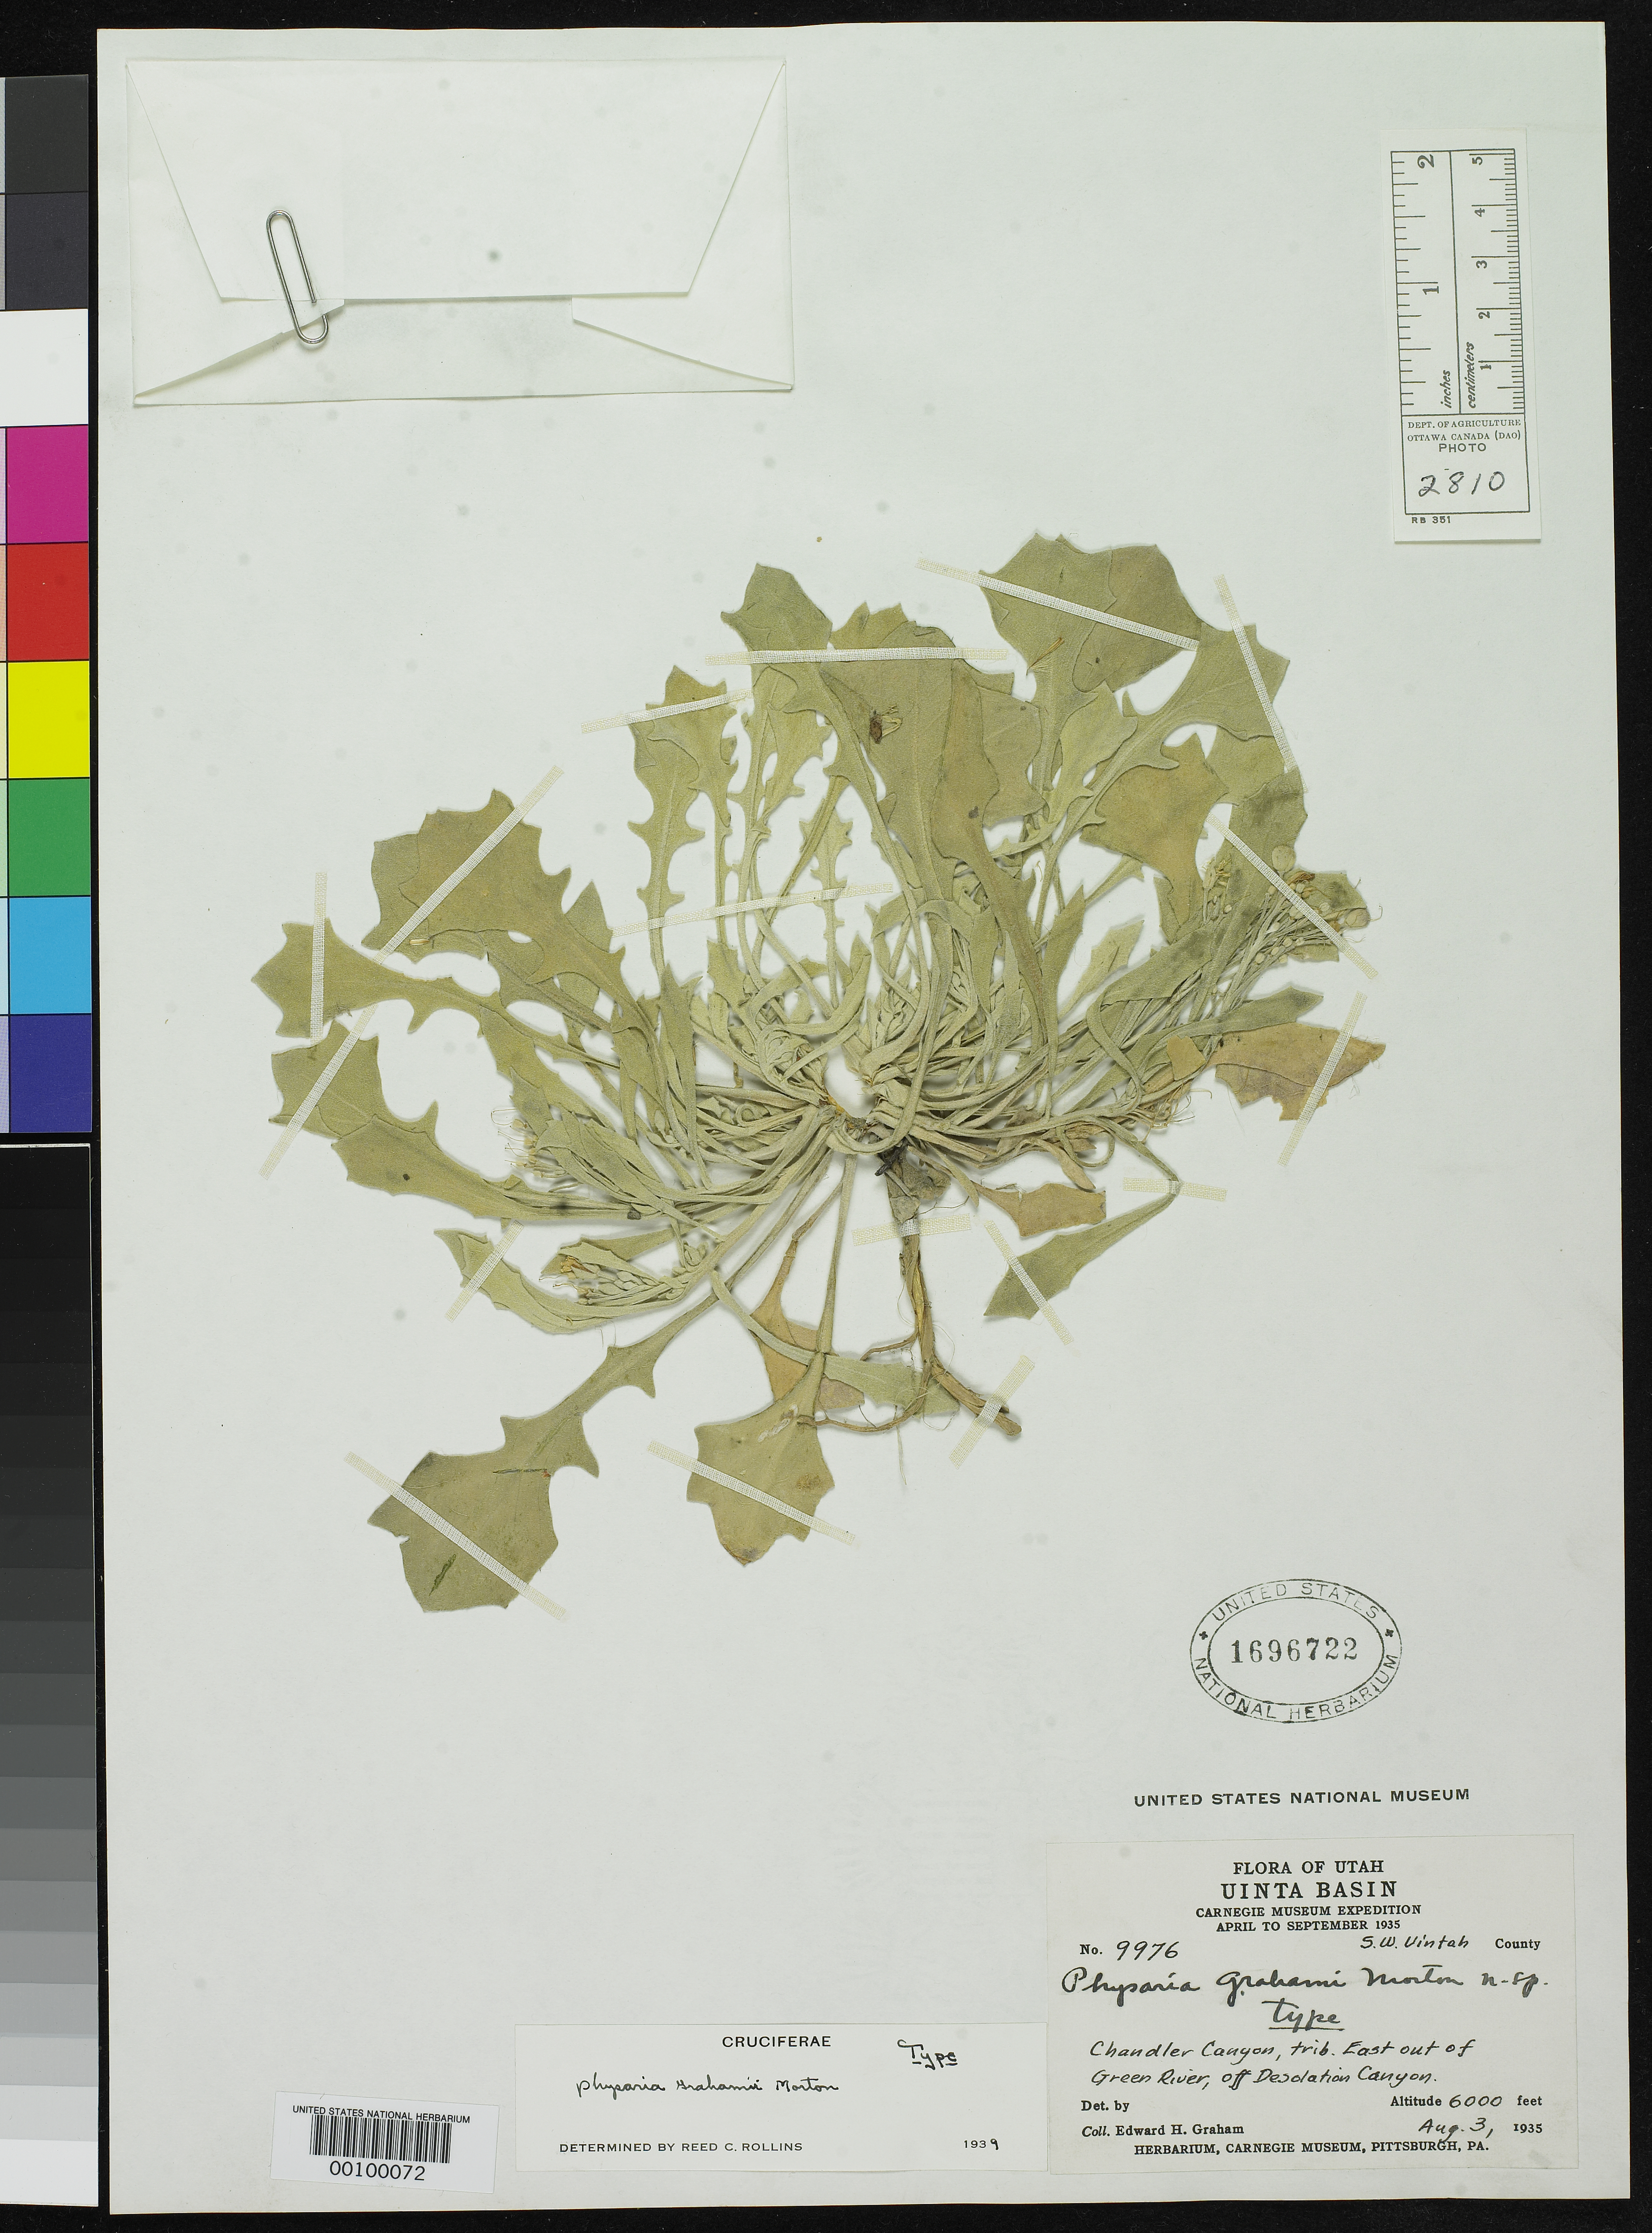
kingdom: Plantae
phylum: Tracheophyta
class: Magnoliopsida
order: Brassicales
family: Brassicaceae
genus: Physaria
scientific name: Physaria grahami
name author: C.V. Morton ex E.H. Graham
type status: Type Collection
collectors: E. H. Graham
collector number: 9976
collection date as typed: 03 Aug 1935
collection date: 1935-08-03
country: United States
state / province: Utah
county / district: Uintah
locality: Chandler Canyon, trib. east out of Green River, off Desolation Canyon.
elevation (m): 1829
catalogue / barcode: US 169722